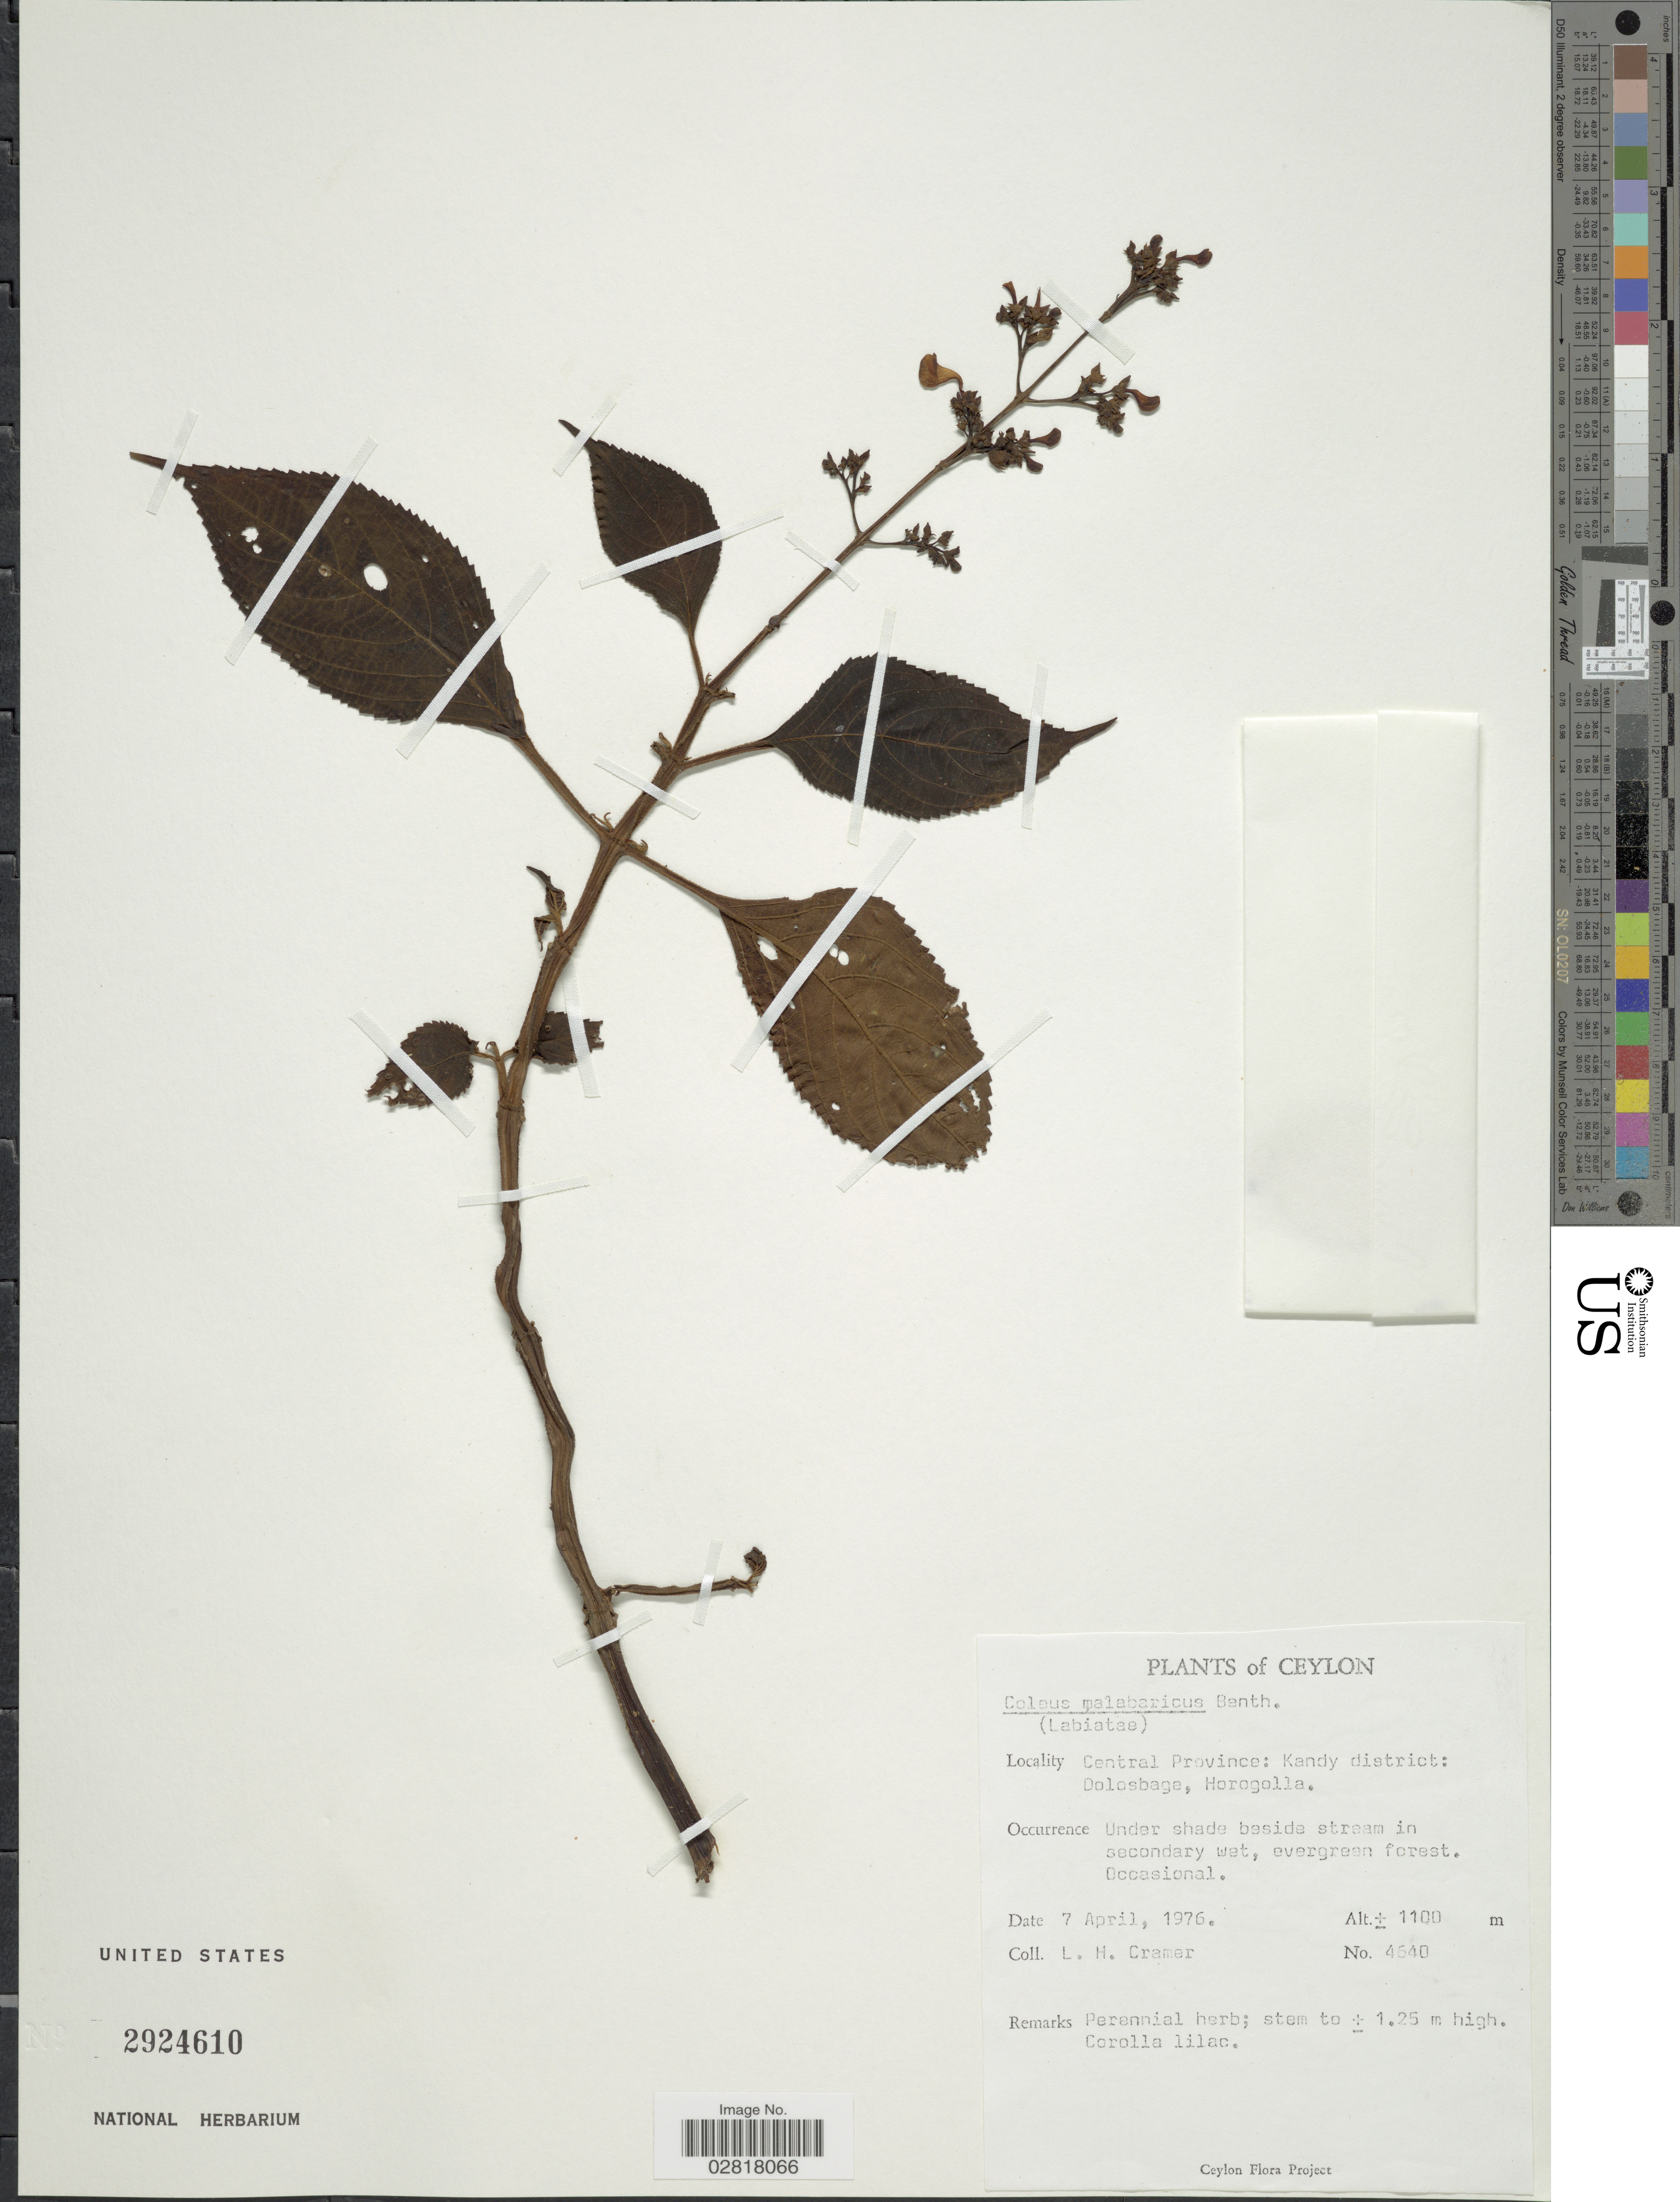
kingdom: Plantae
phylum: Tracheophyta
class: Magnoliopsida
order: Lamiales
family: Lamiaceae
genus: Plectranthus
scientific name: Plectranthus malabaricus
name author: (Benth.) R.H. Willemse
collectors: L. H. Cramer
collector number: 4640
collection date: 1976-04-07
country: Sri Lanka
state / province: Central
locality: Ceylon, Kandy district: Dolosbage, Horogolla.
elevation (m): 1100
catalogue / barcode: US 2924610